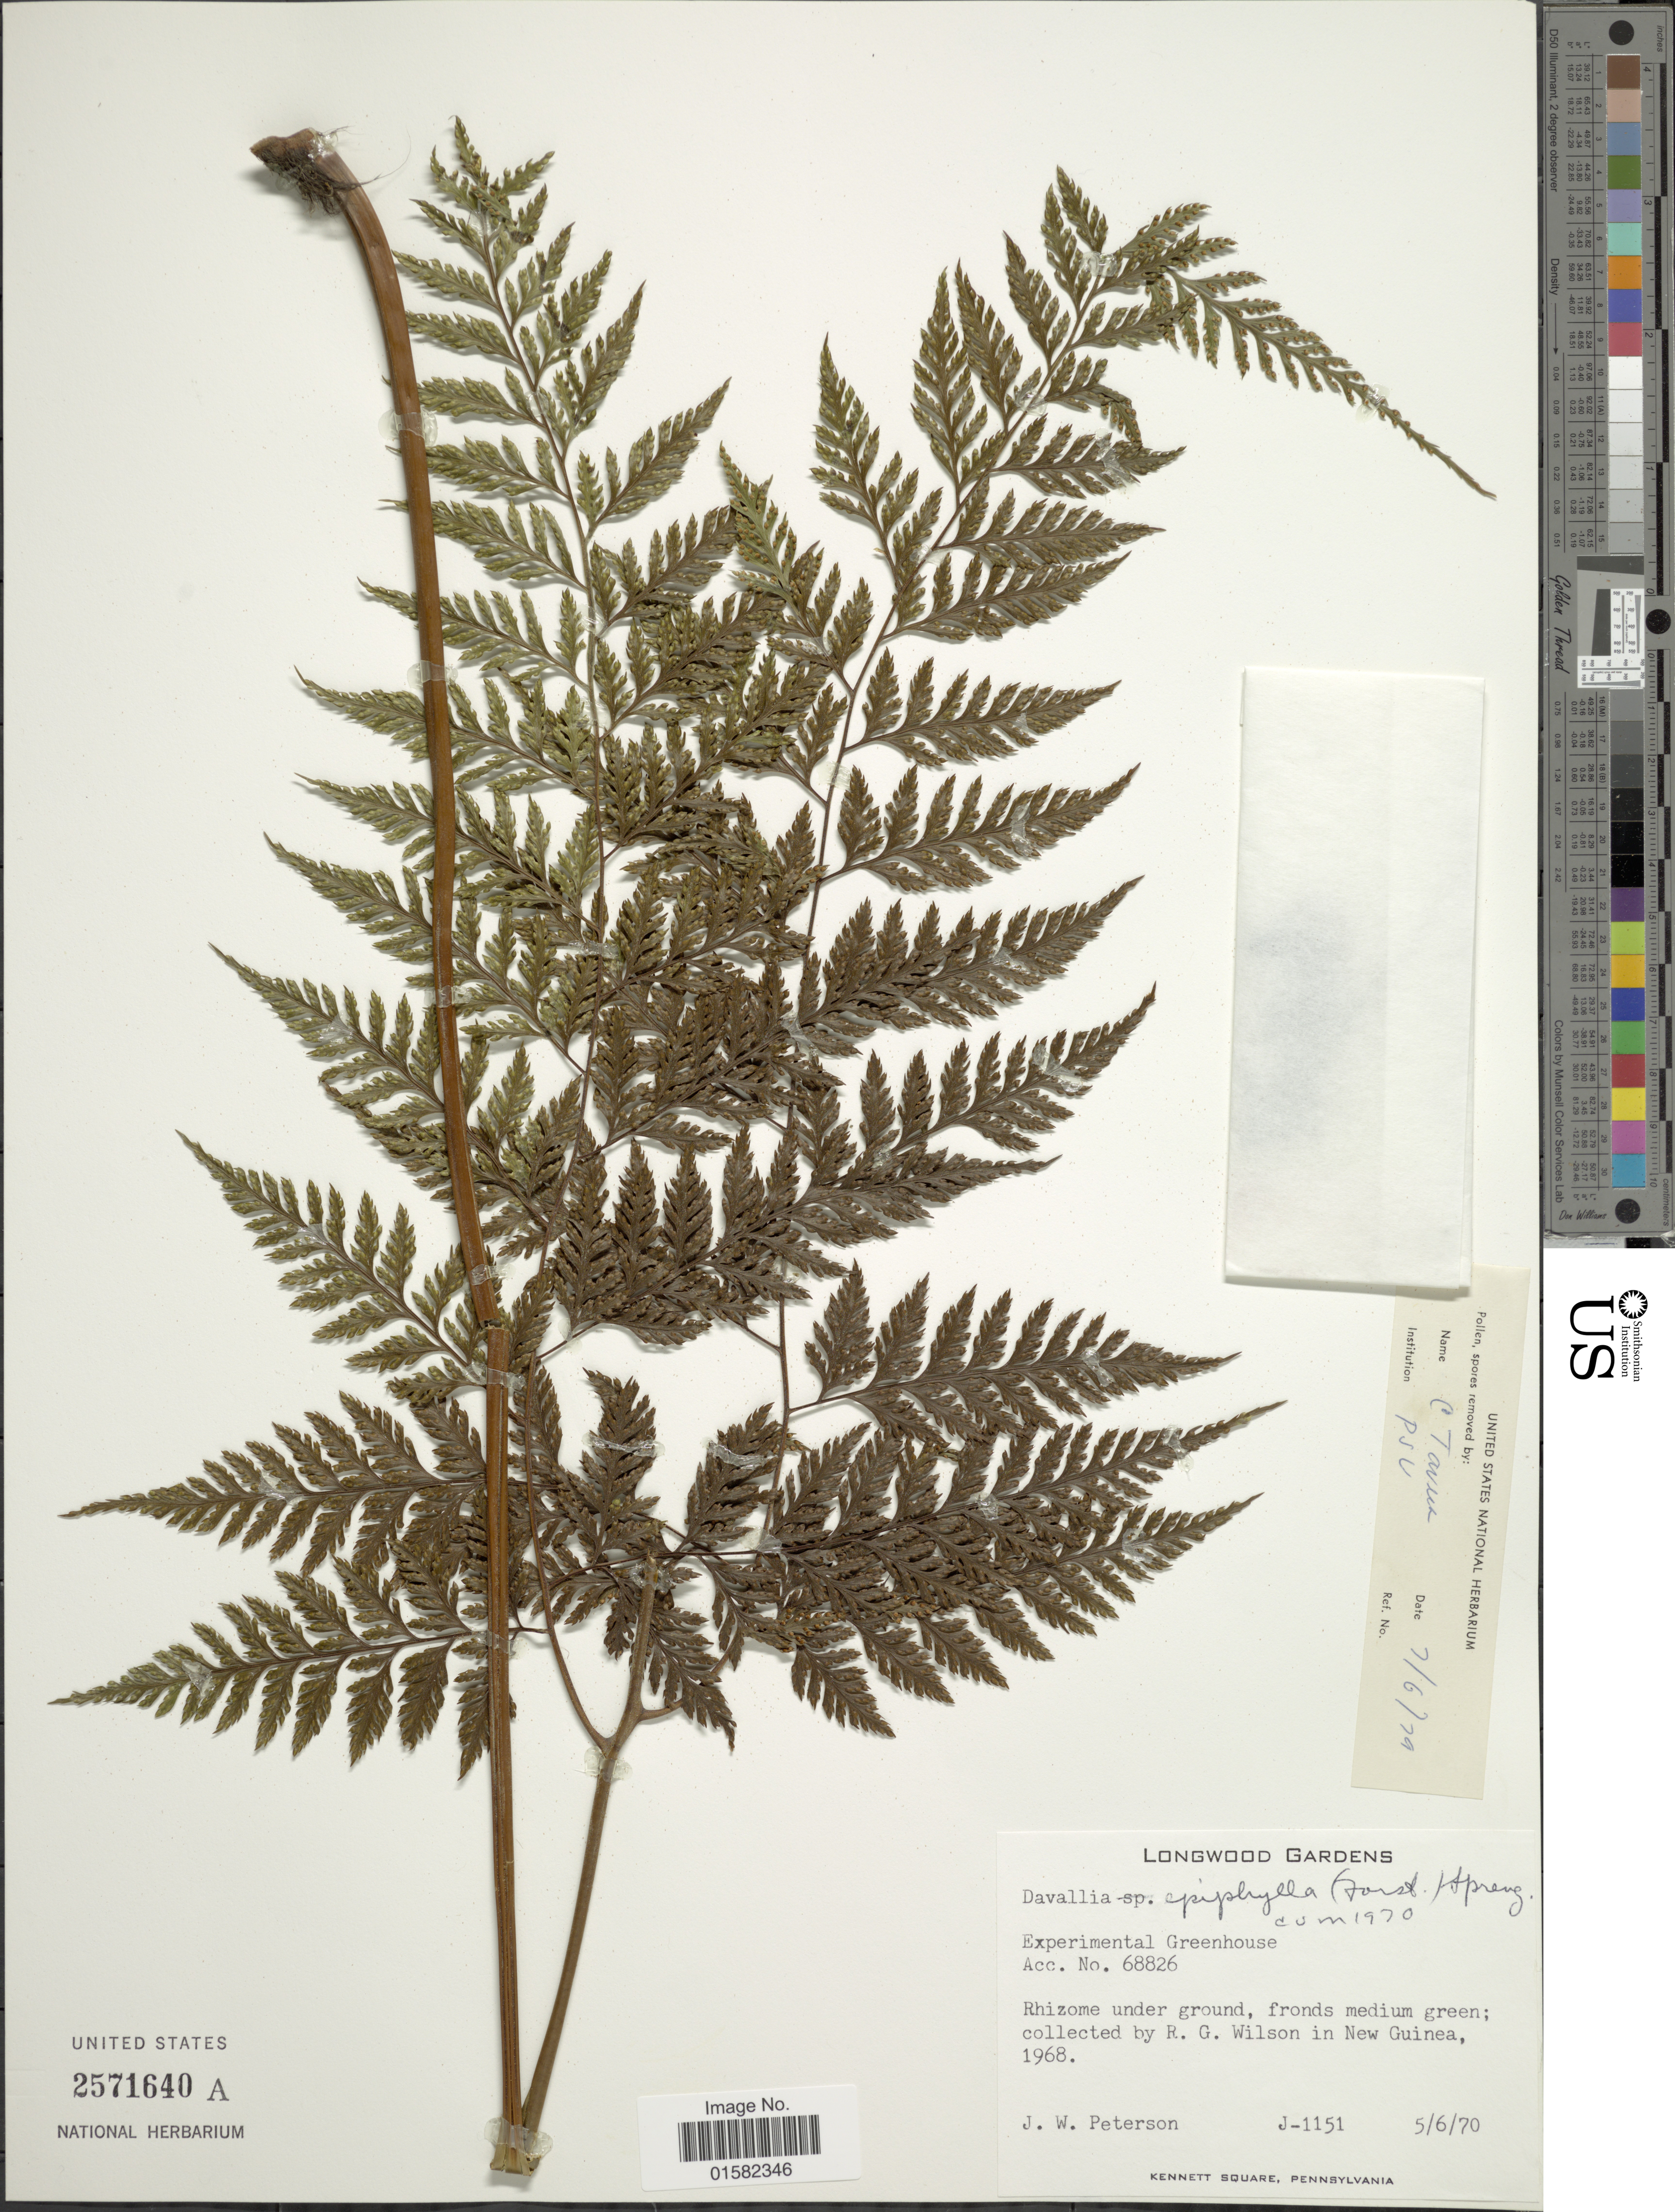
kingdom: Plantae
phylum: Tracheophyta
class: Polypodiopsida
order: Polypodiales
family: Davalliaceae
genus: Wibelia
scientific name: Wibelia epiphylla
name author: (G. Forst.) M. Kato & Tsutsumi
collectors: J. W. Peterson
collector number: J-1151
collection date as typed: Transcribed d/m/y: 5/6/70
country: United States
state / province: Pennsylvania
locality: Longwood Gardens, Experimental Greenhouse Acc. No. 68826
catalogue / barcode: US 2571640A